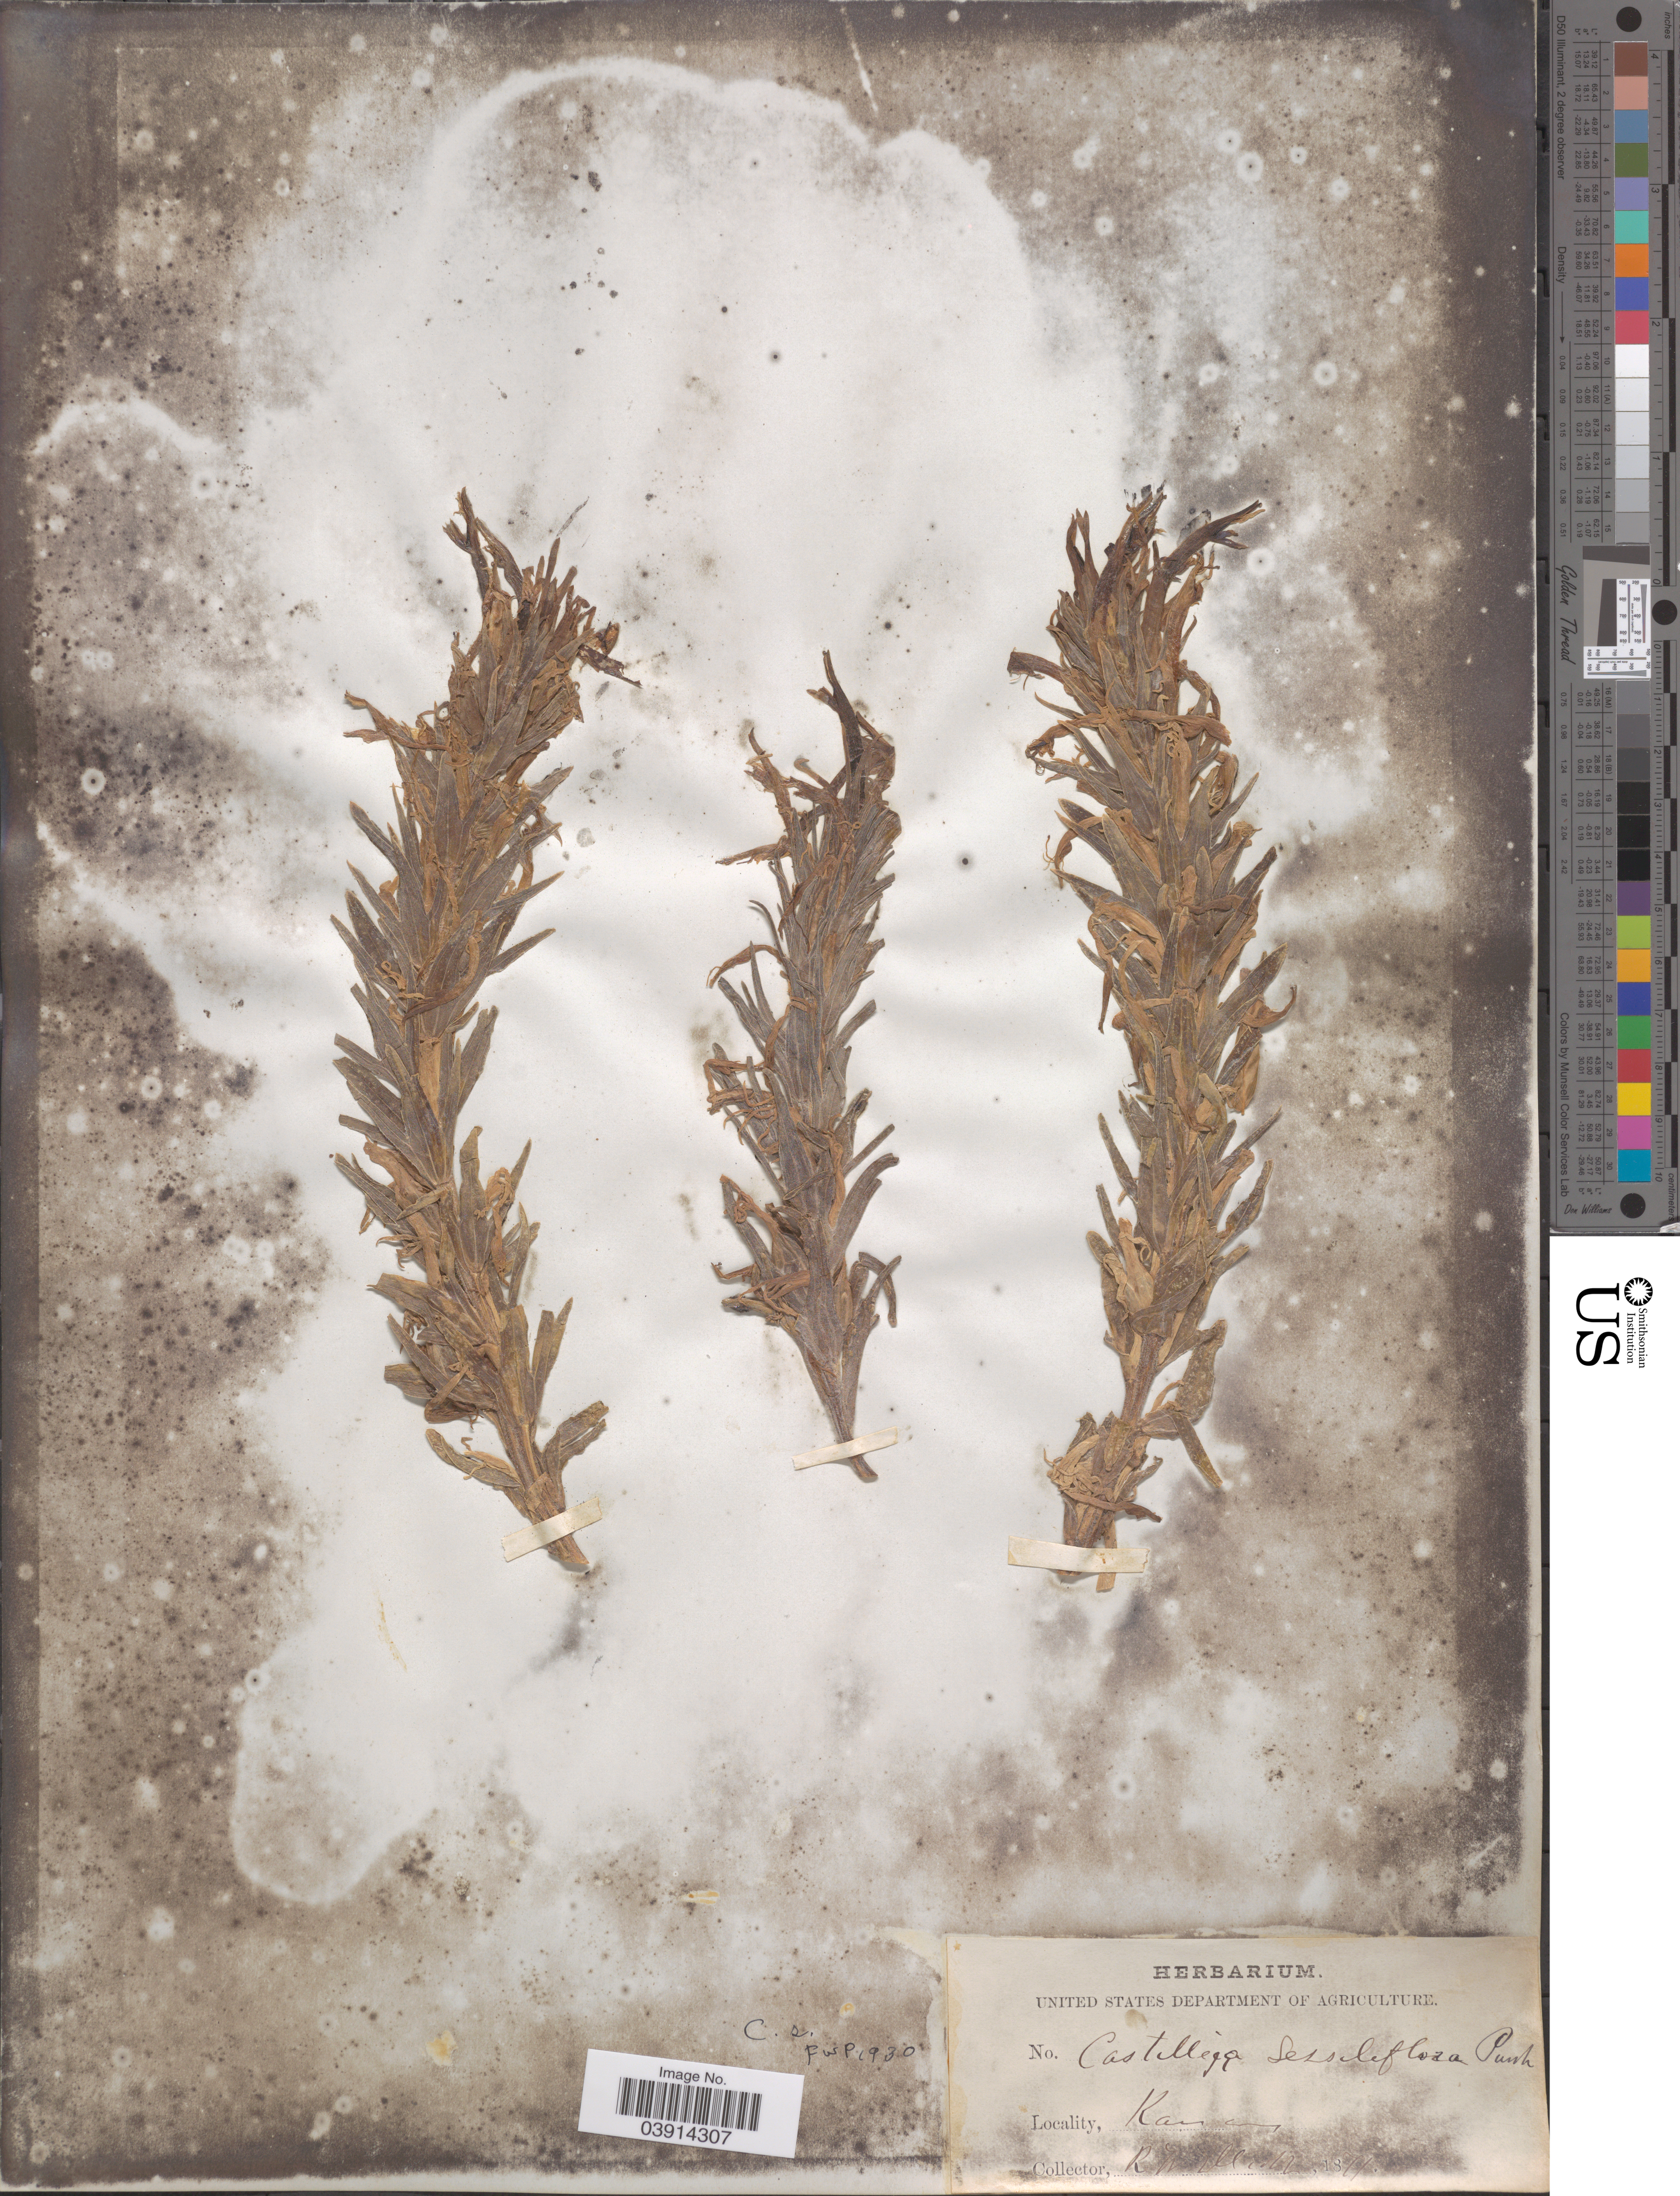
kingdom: Plantae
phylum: Tracheophyta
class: Magnoliopsida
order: Lamiales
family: Orobanchaceae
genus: Castilleja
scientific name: Castilleja sessiliflora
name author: Pursh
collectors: R. Elliott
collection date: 1871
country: United States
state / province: Kansas